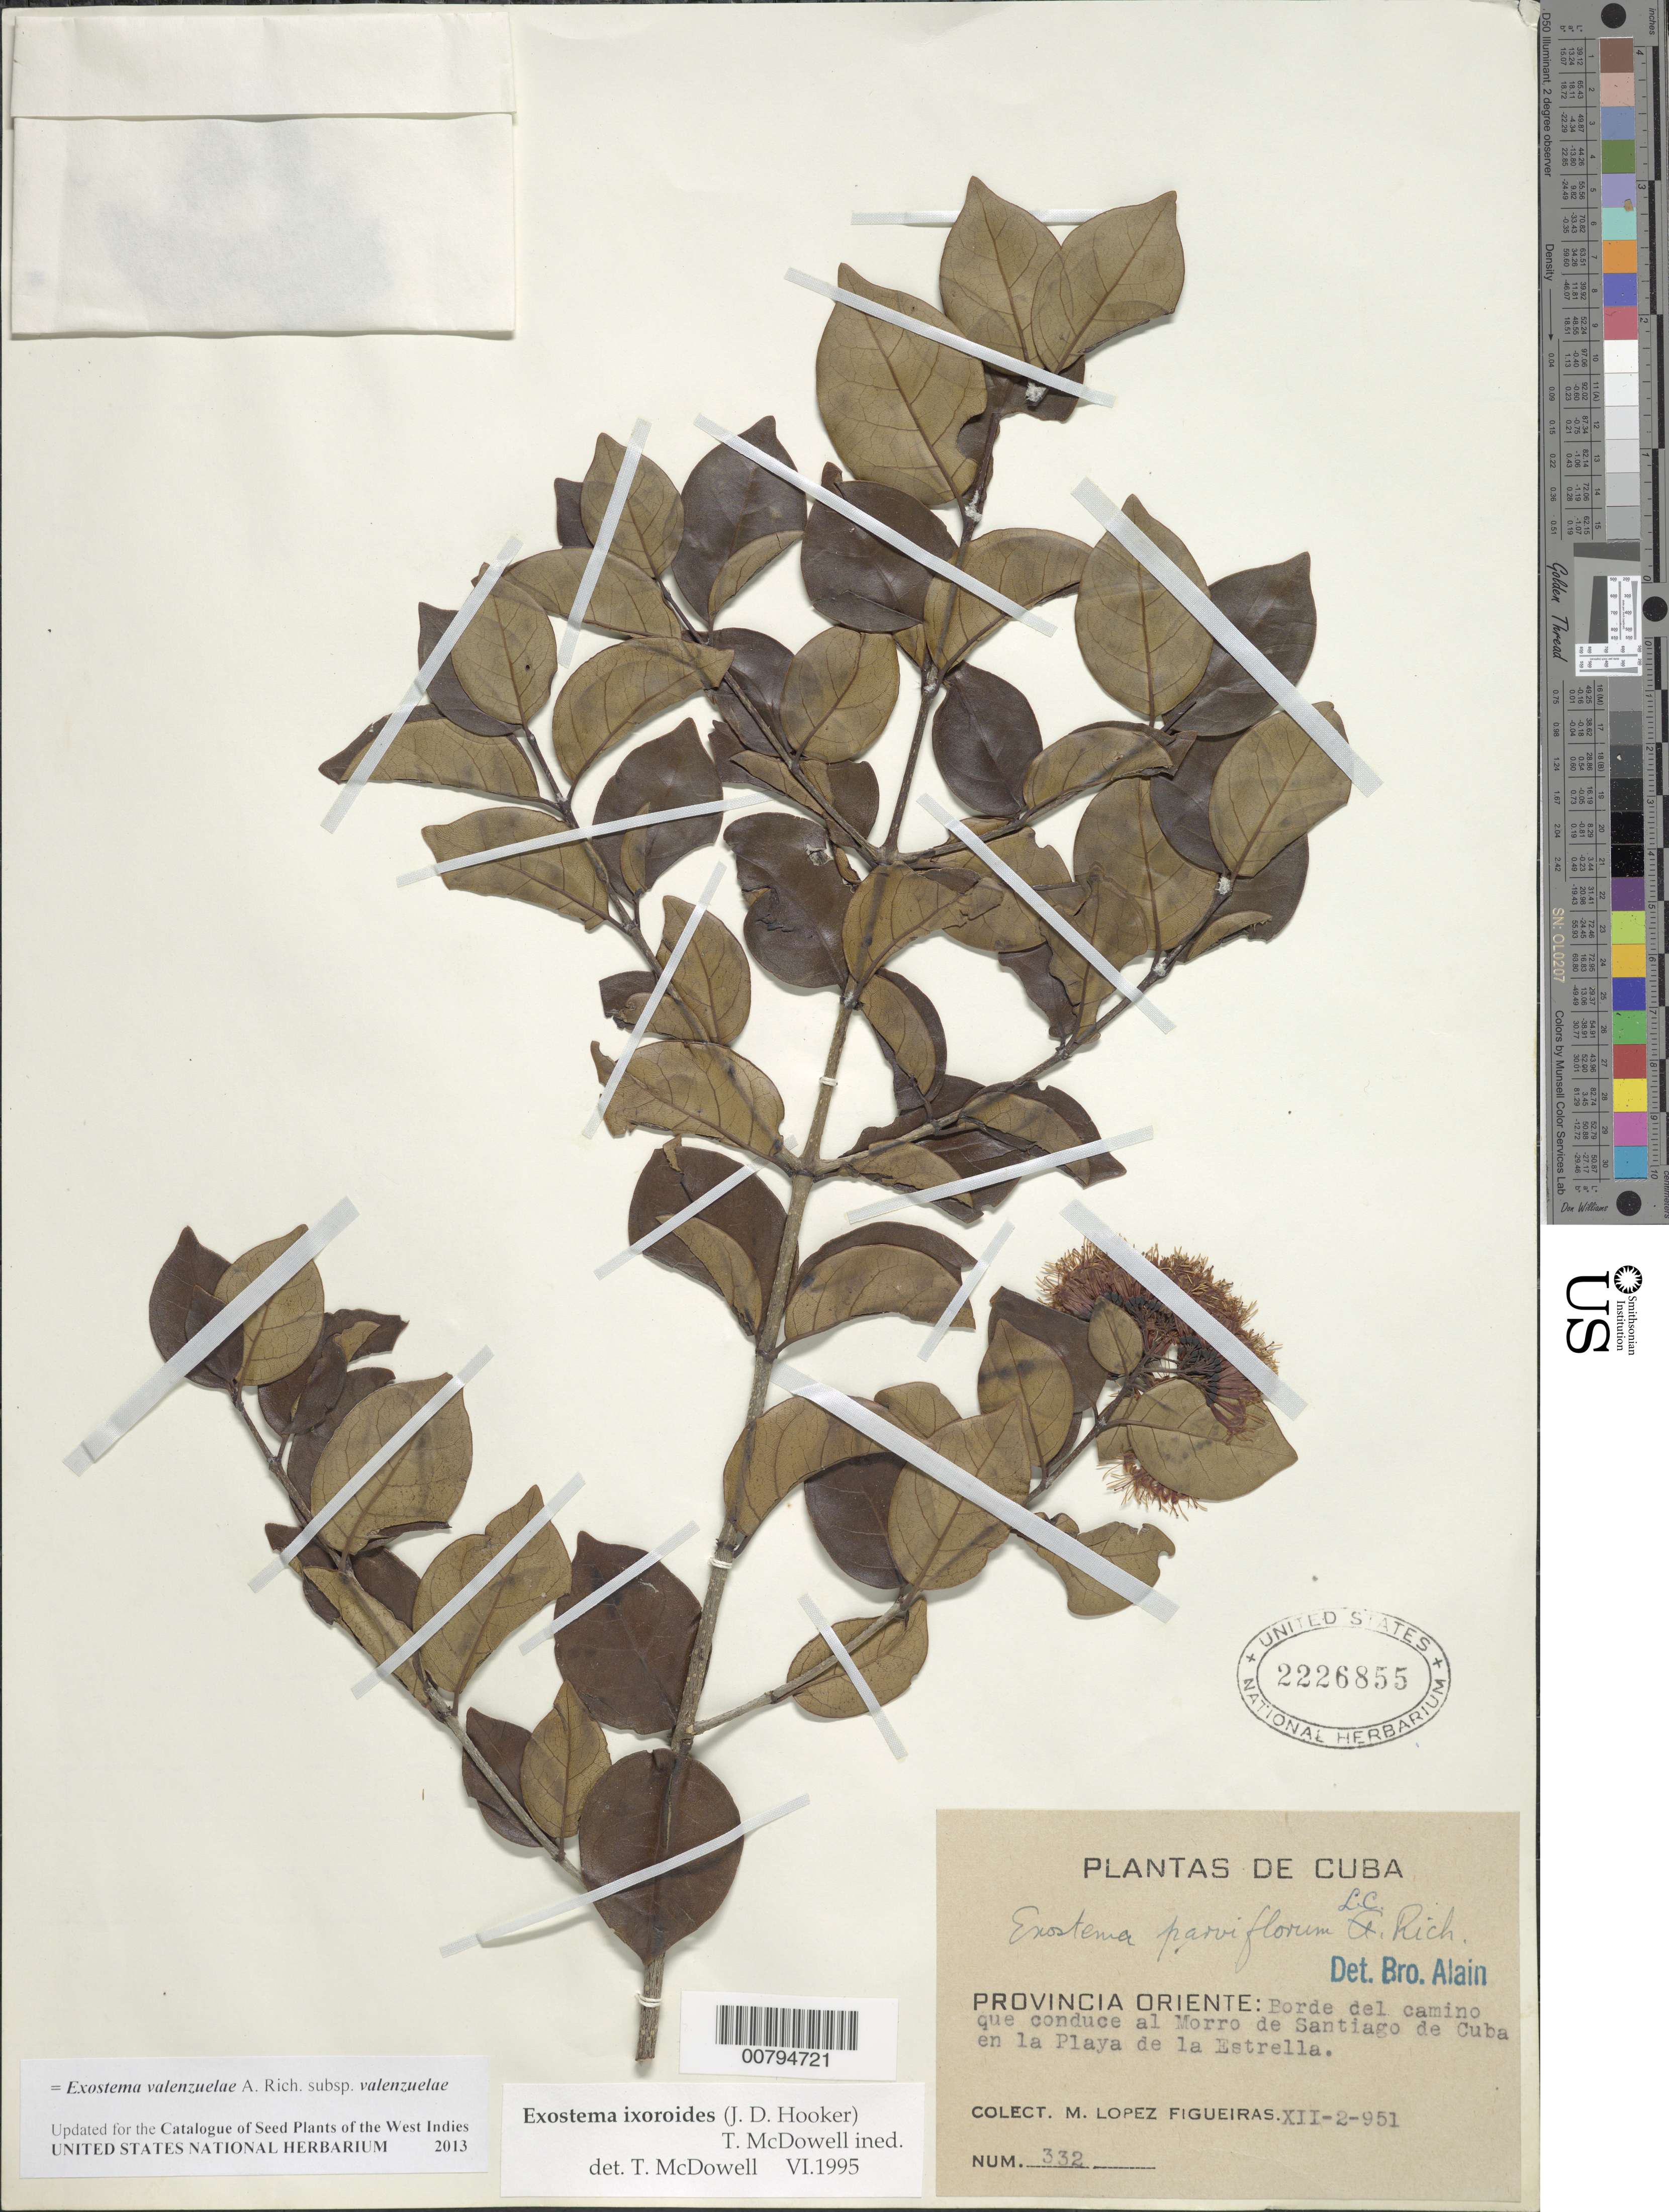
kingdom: Plantae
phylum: Tracheophyta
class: Magnoliopsida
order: Gentianales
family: Rubiaceae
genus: Exostema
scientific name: Exostema valenzuelae subsp. valenzuelae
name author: A. Rich.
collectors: M. López Figueiras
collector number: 332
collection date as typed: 02 Dec 1951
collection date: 1951-12-02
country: Cuba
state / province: Oriente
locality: Borde del camino que conduce al Morro de Santiago en la Playa de la Estrella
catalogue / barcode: US 2226855